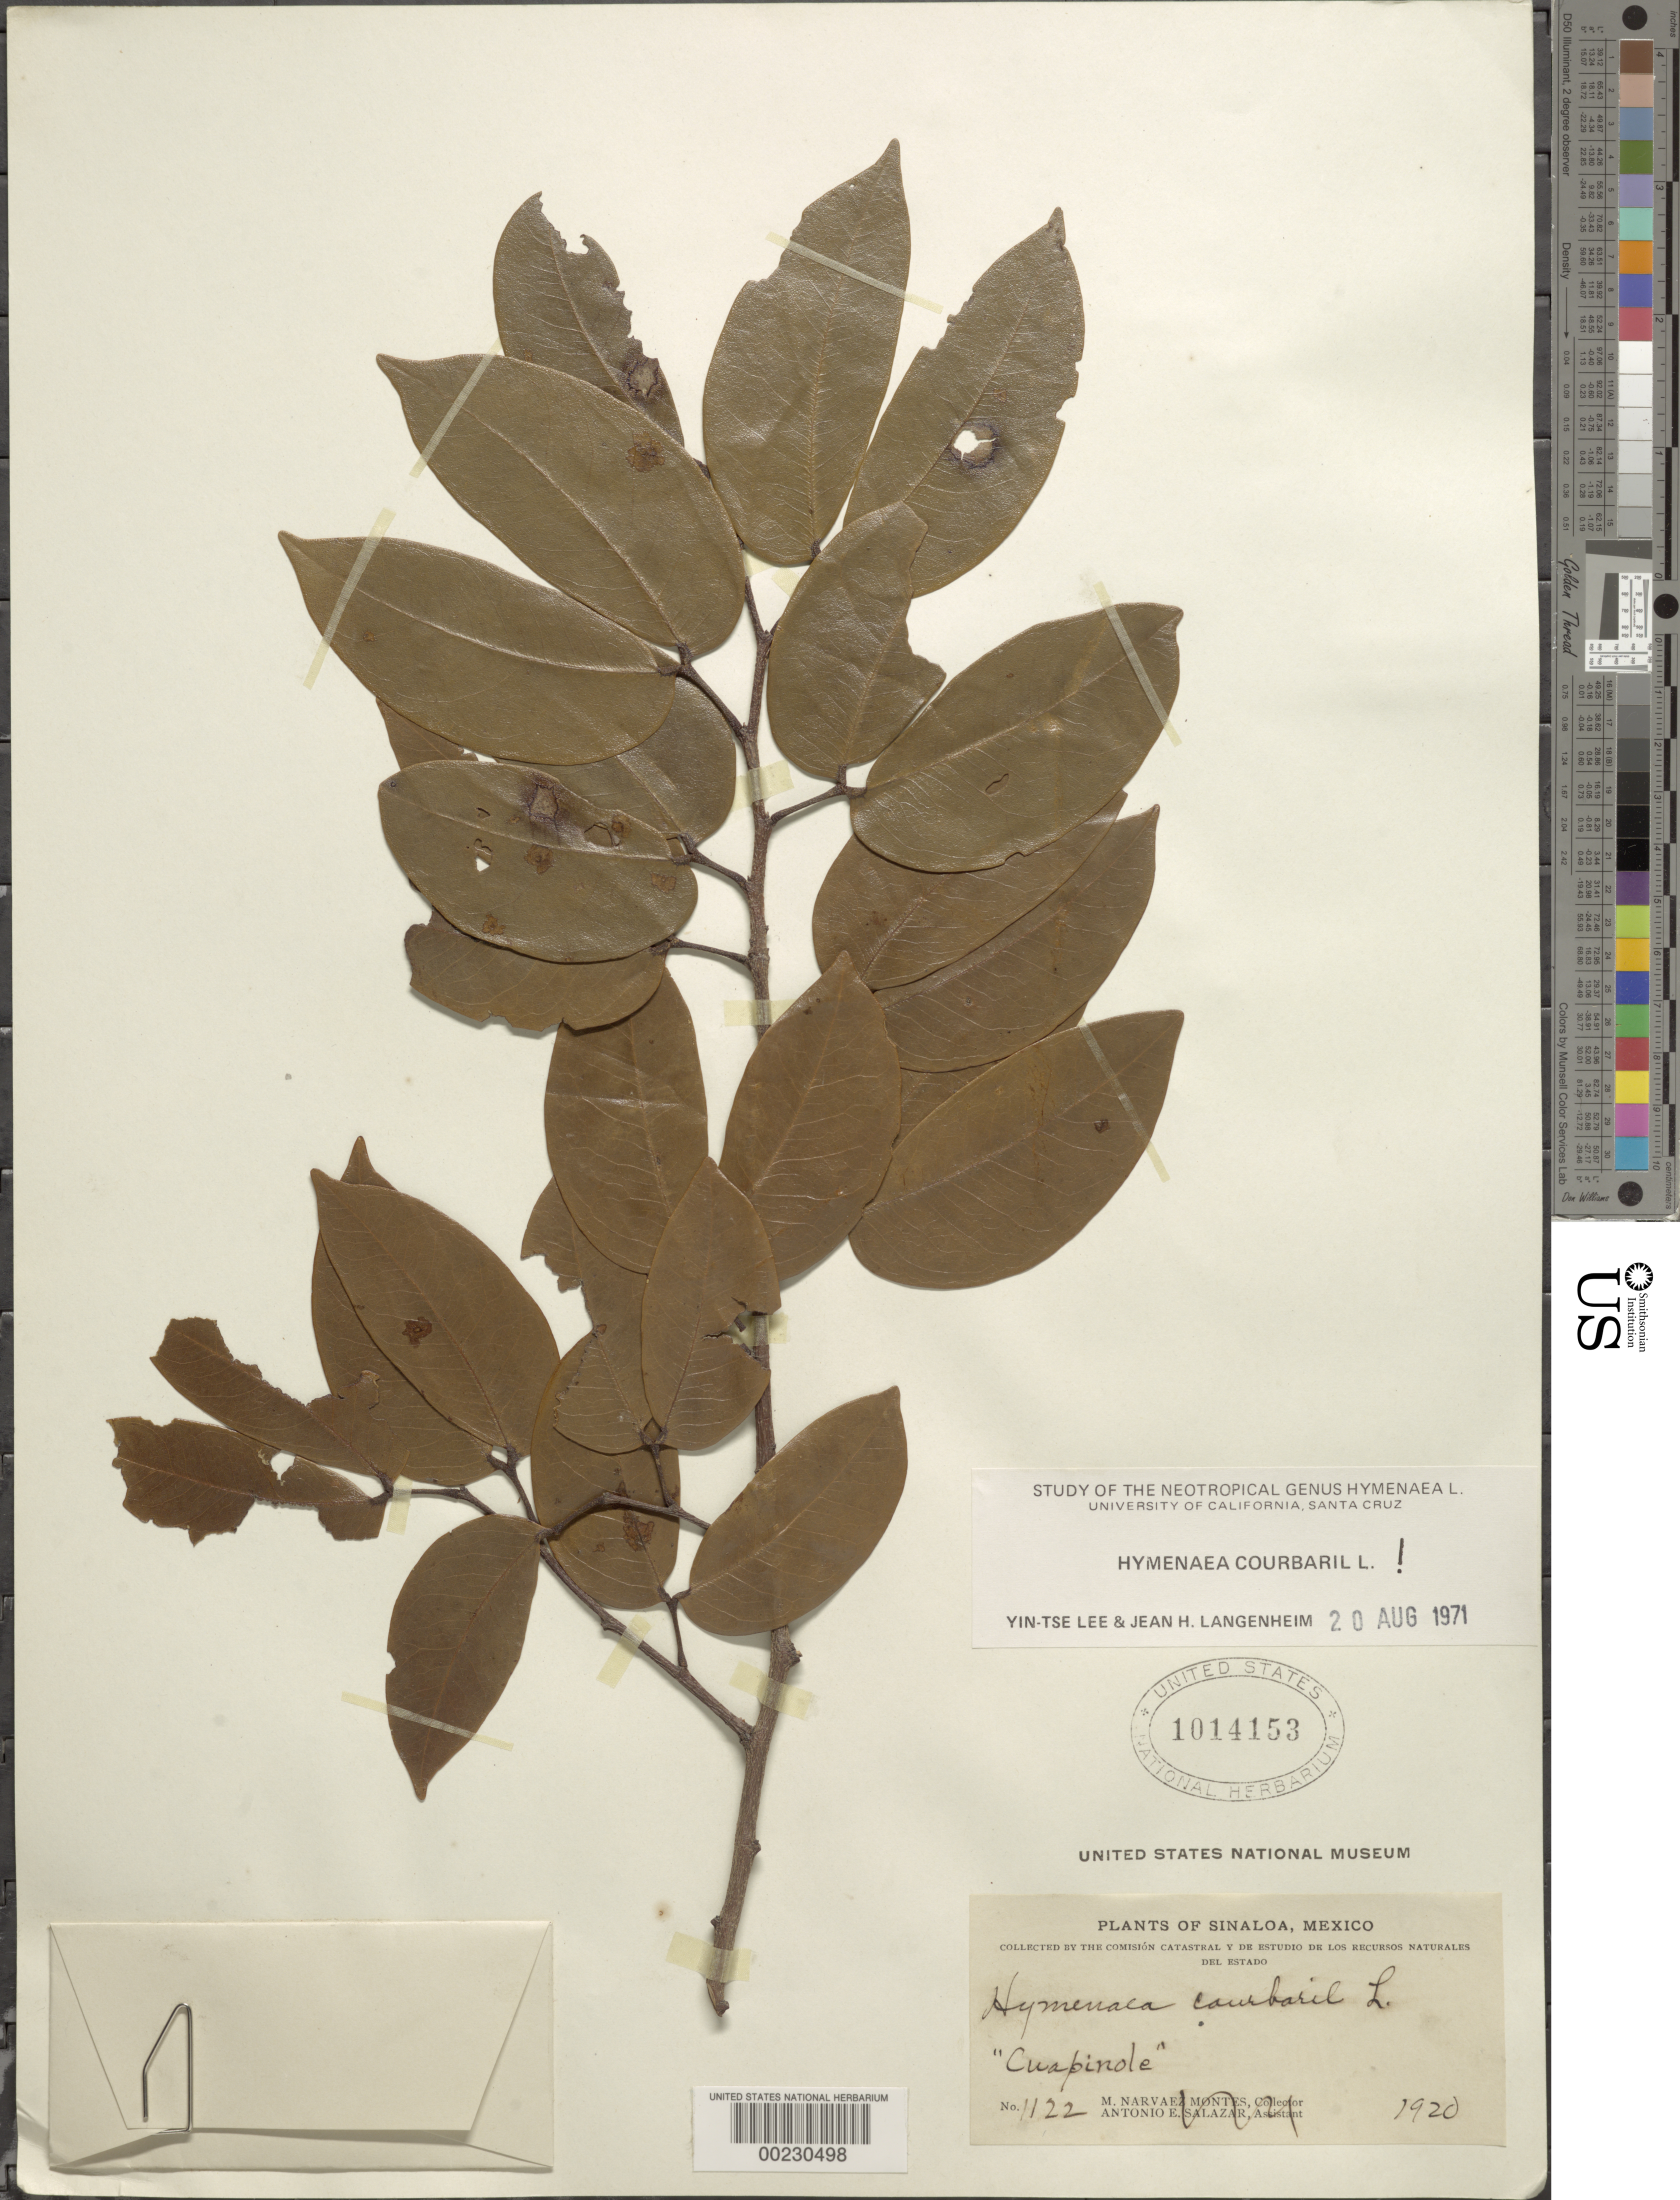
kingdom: Plantae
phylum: Tracheophyta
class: Magnoliopsida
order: Fabales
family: Fabaceae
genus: Hymenaea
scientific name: Hymenaea courbaril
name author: L.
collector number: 1122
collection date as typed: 1920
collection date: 1920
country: Mexico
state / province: Sinaloa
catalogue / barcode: US 1014153